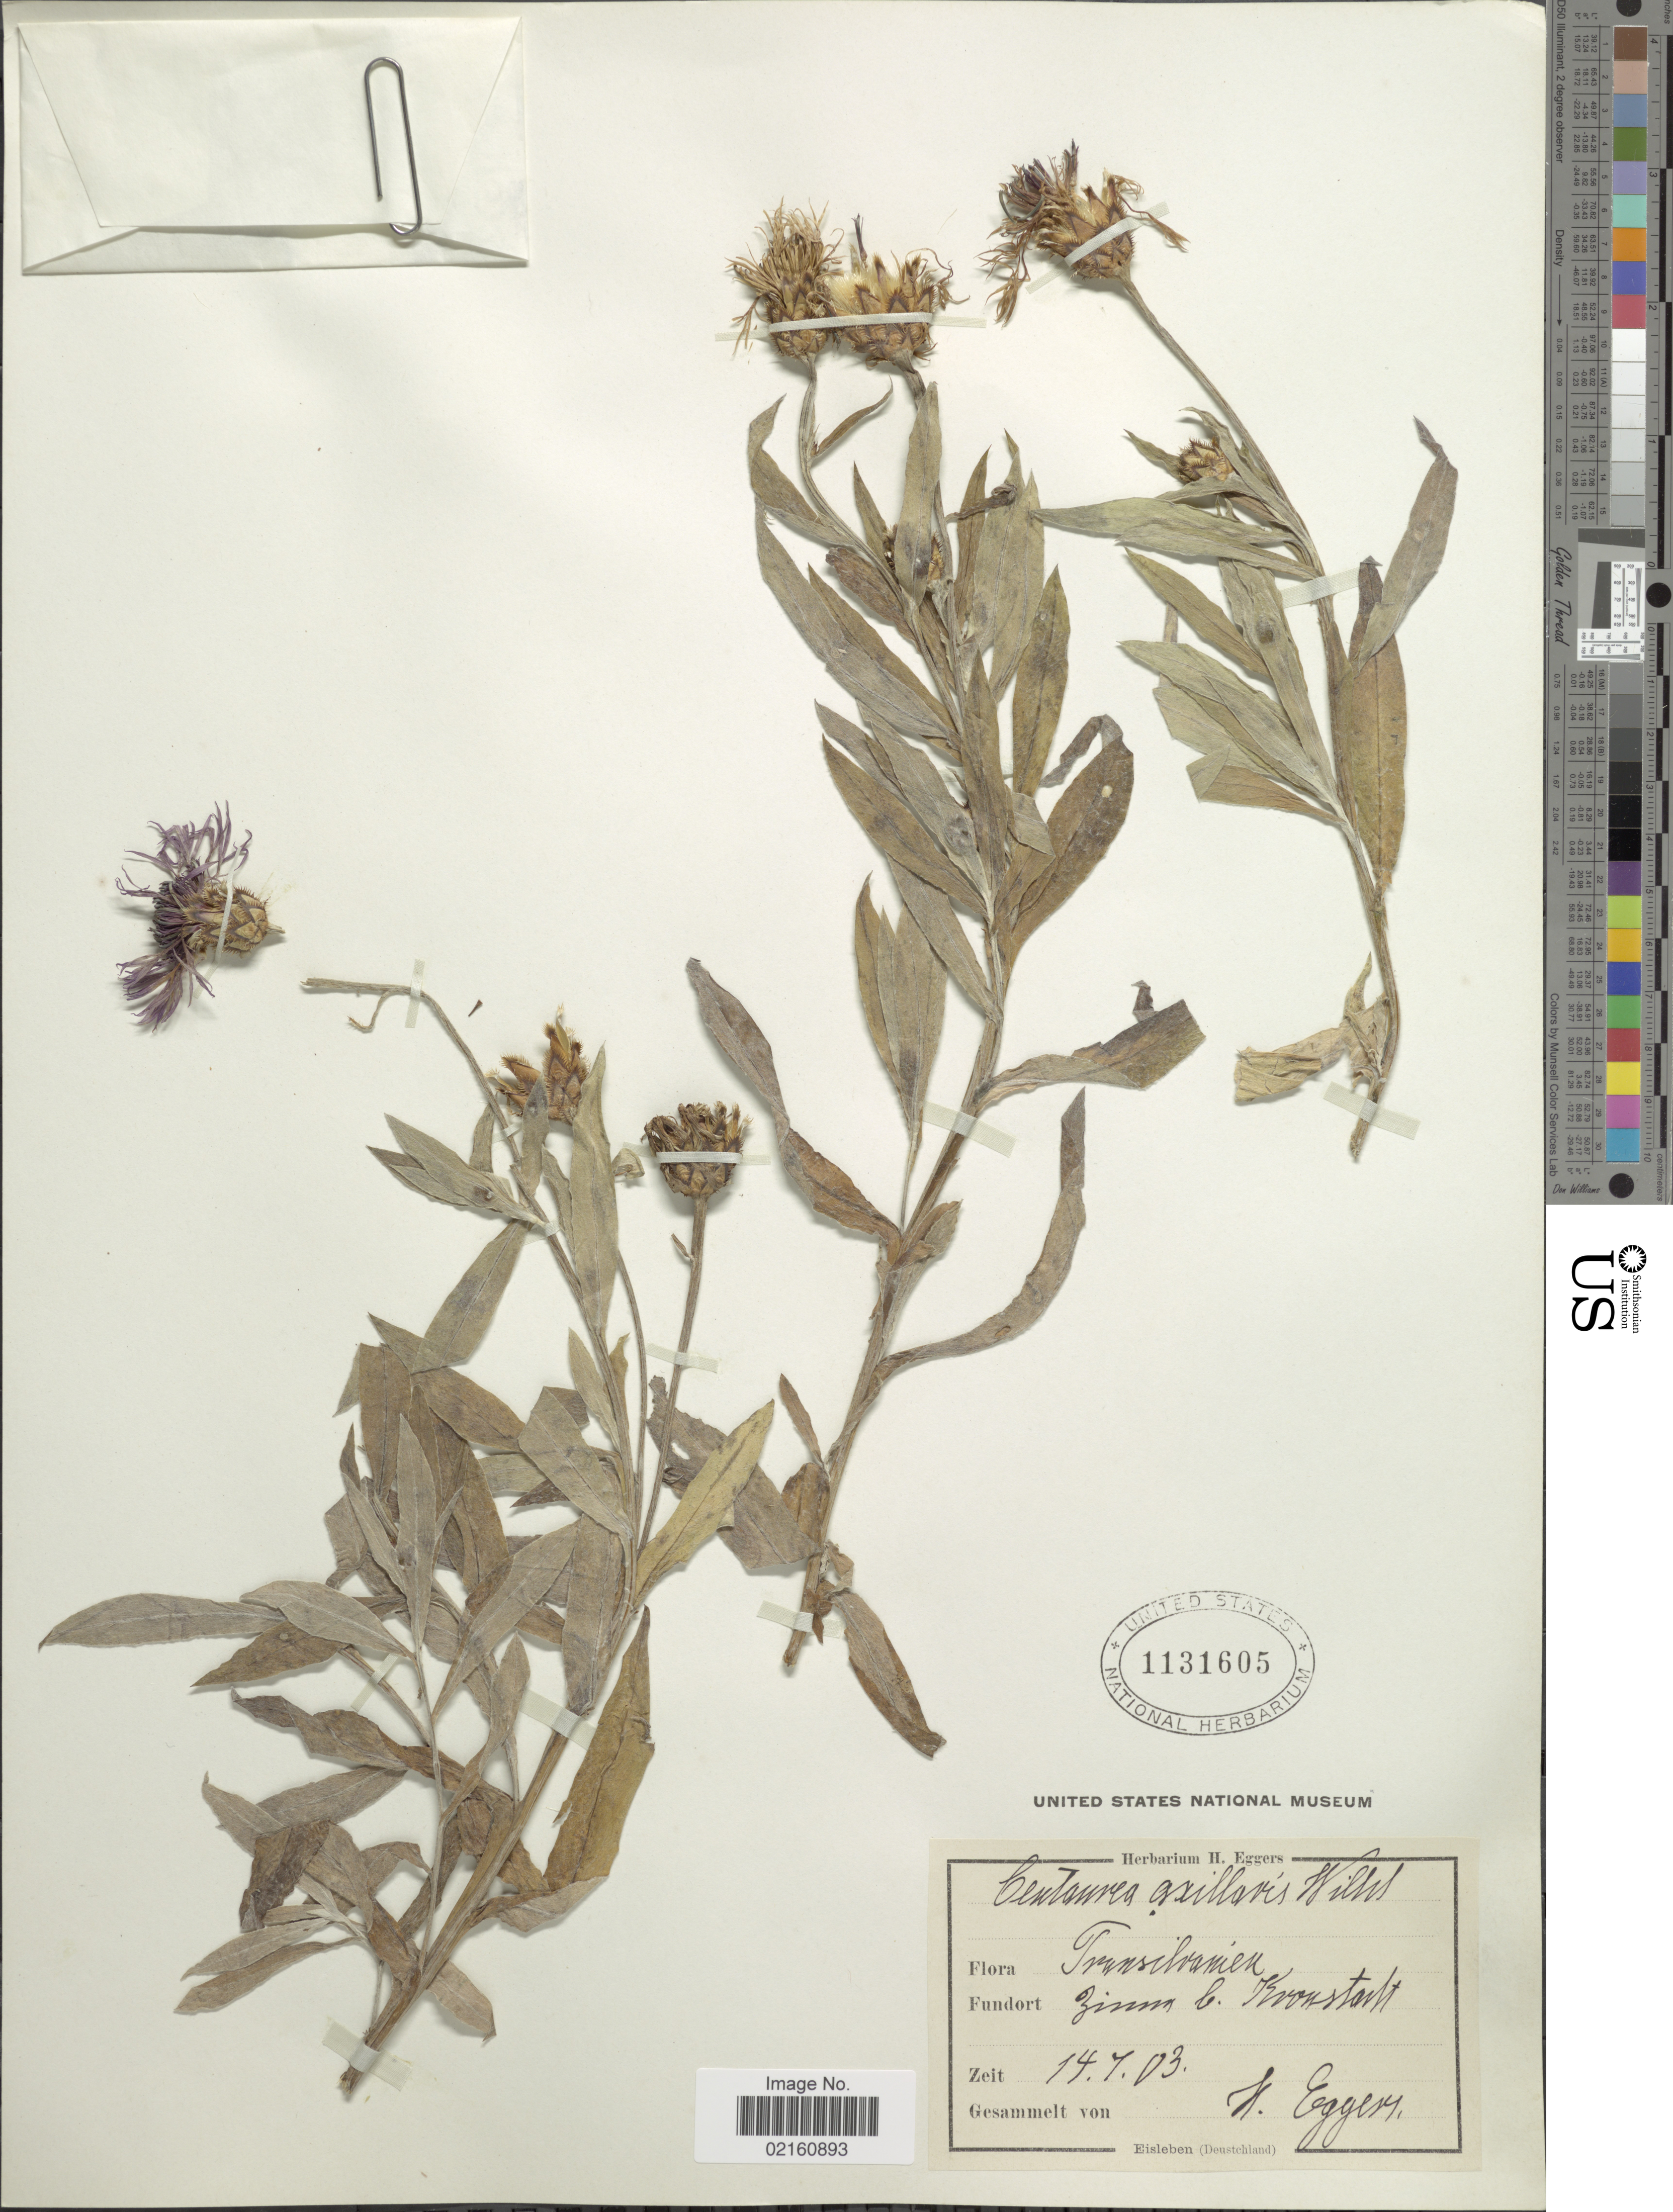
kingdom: Plantae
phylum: Tracheophyta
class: Magnoliopsida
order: Asterales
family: Asteraceae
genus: Centaurea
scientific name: Centaurea axillaris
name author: Willd.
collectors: H. Eggers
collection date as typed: Transcribed d/m/y: 14/7/03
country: Romania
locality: Transilvanien, Zinm b. Koonstasst [interpreted]